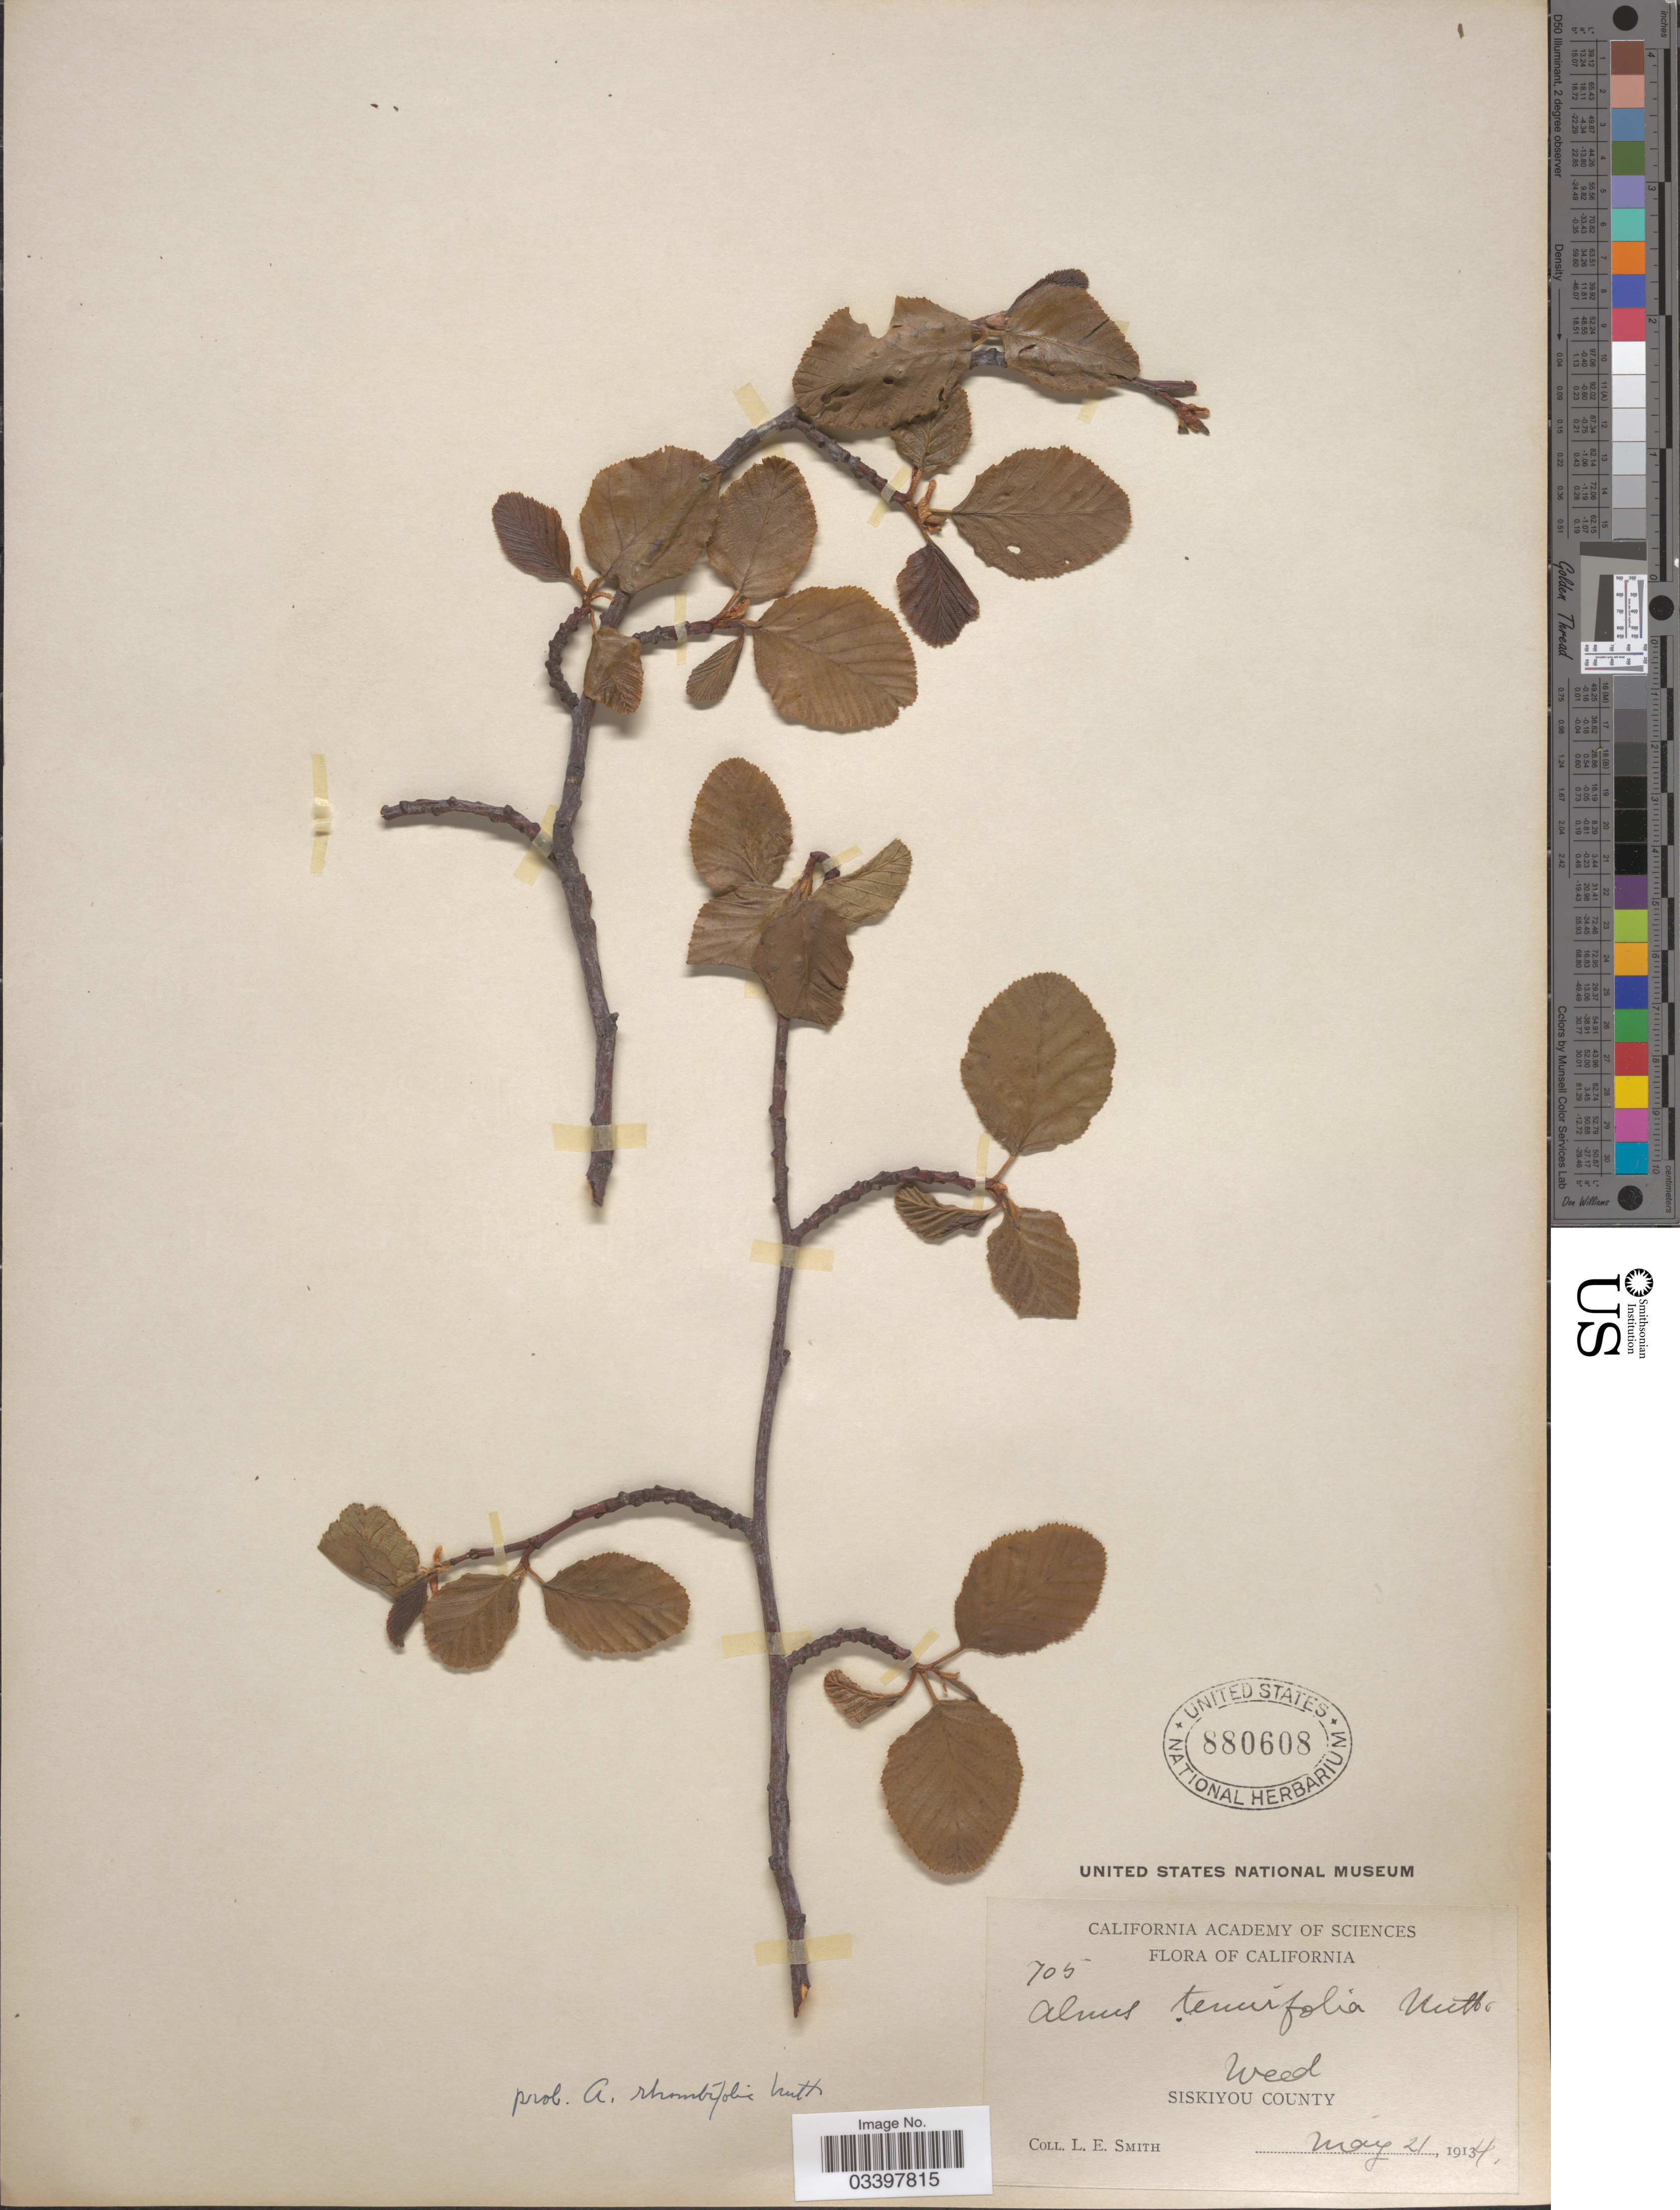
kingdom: Plantae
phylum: Tracheophyta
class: Magnoliopsida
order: Fagales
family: Betulaceae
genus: Alnus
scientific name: Alnus incana subsp. tenuifolia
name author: (Nutt.) Breitung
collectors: L. E. Smith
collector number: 705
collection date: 1914-05-21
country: United States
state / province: California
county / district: Siskiyou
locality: Siskiyou County.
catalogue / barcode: US 880608